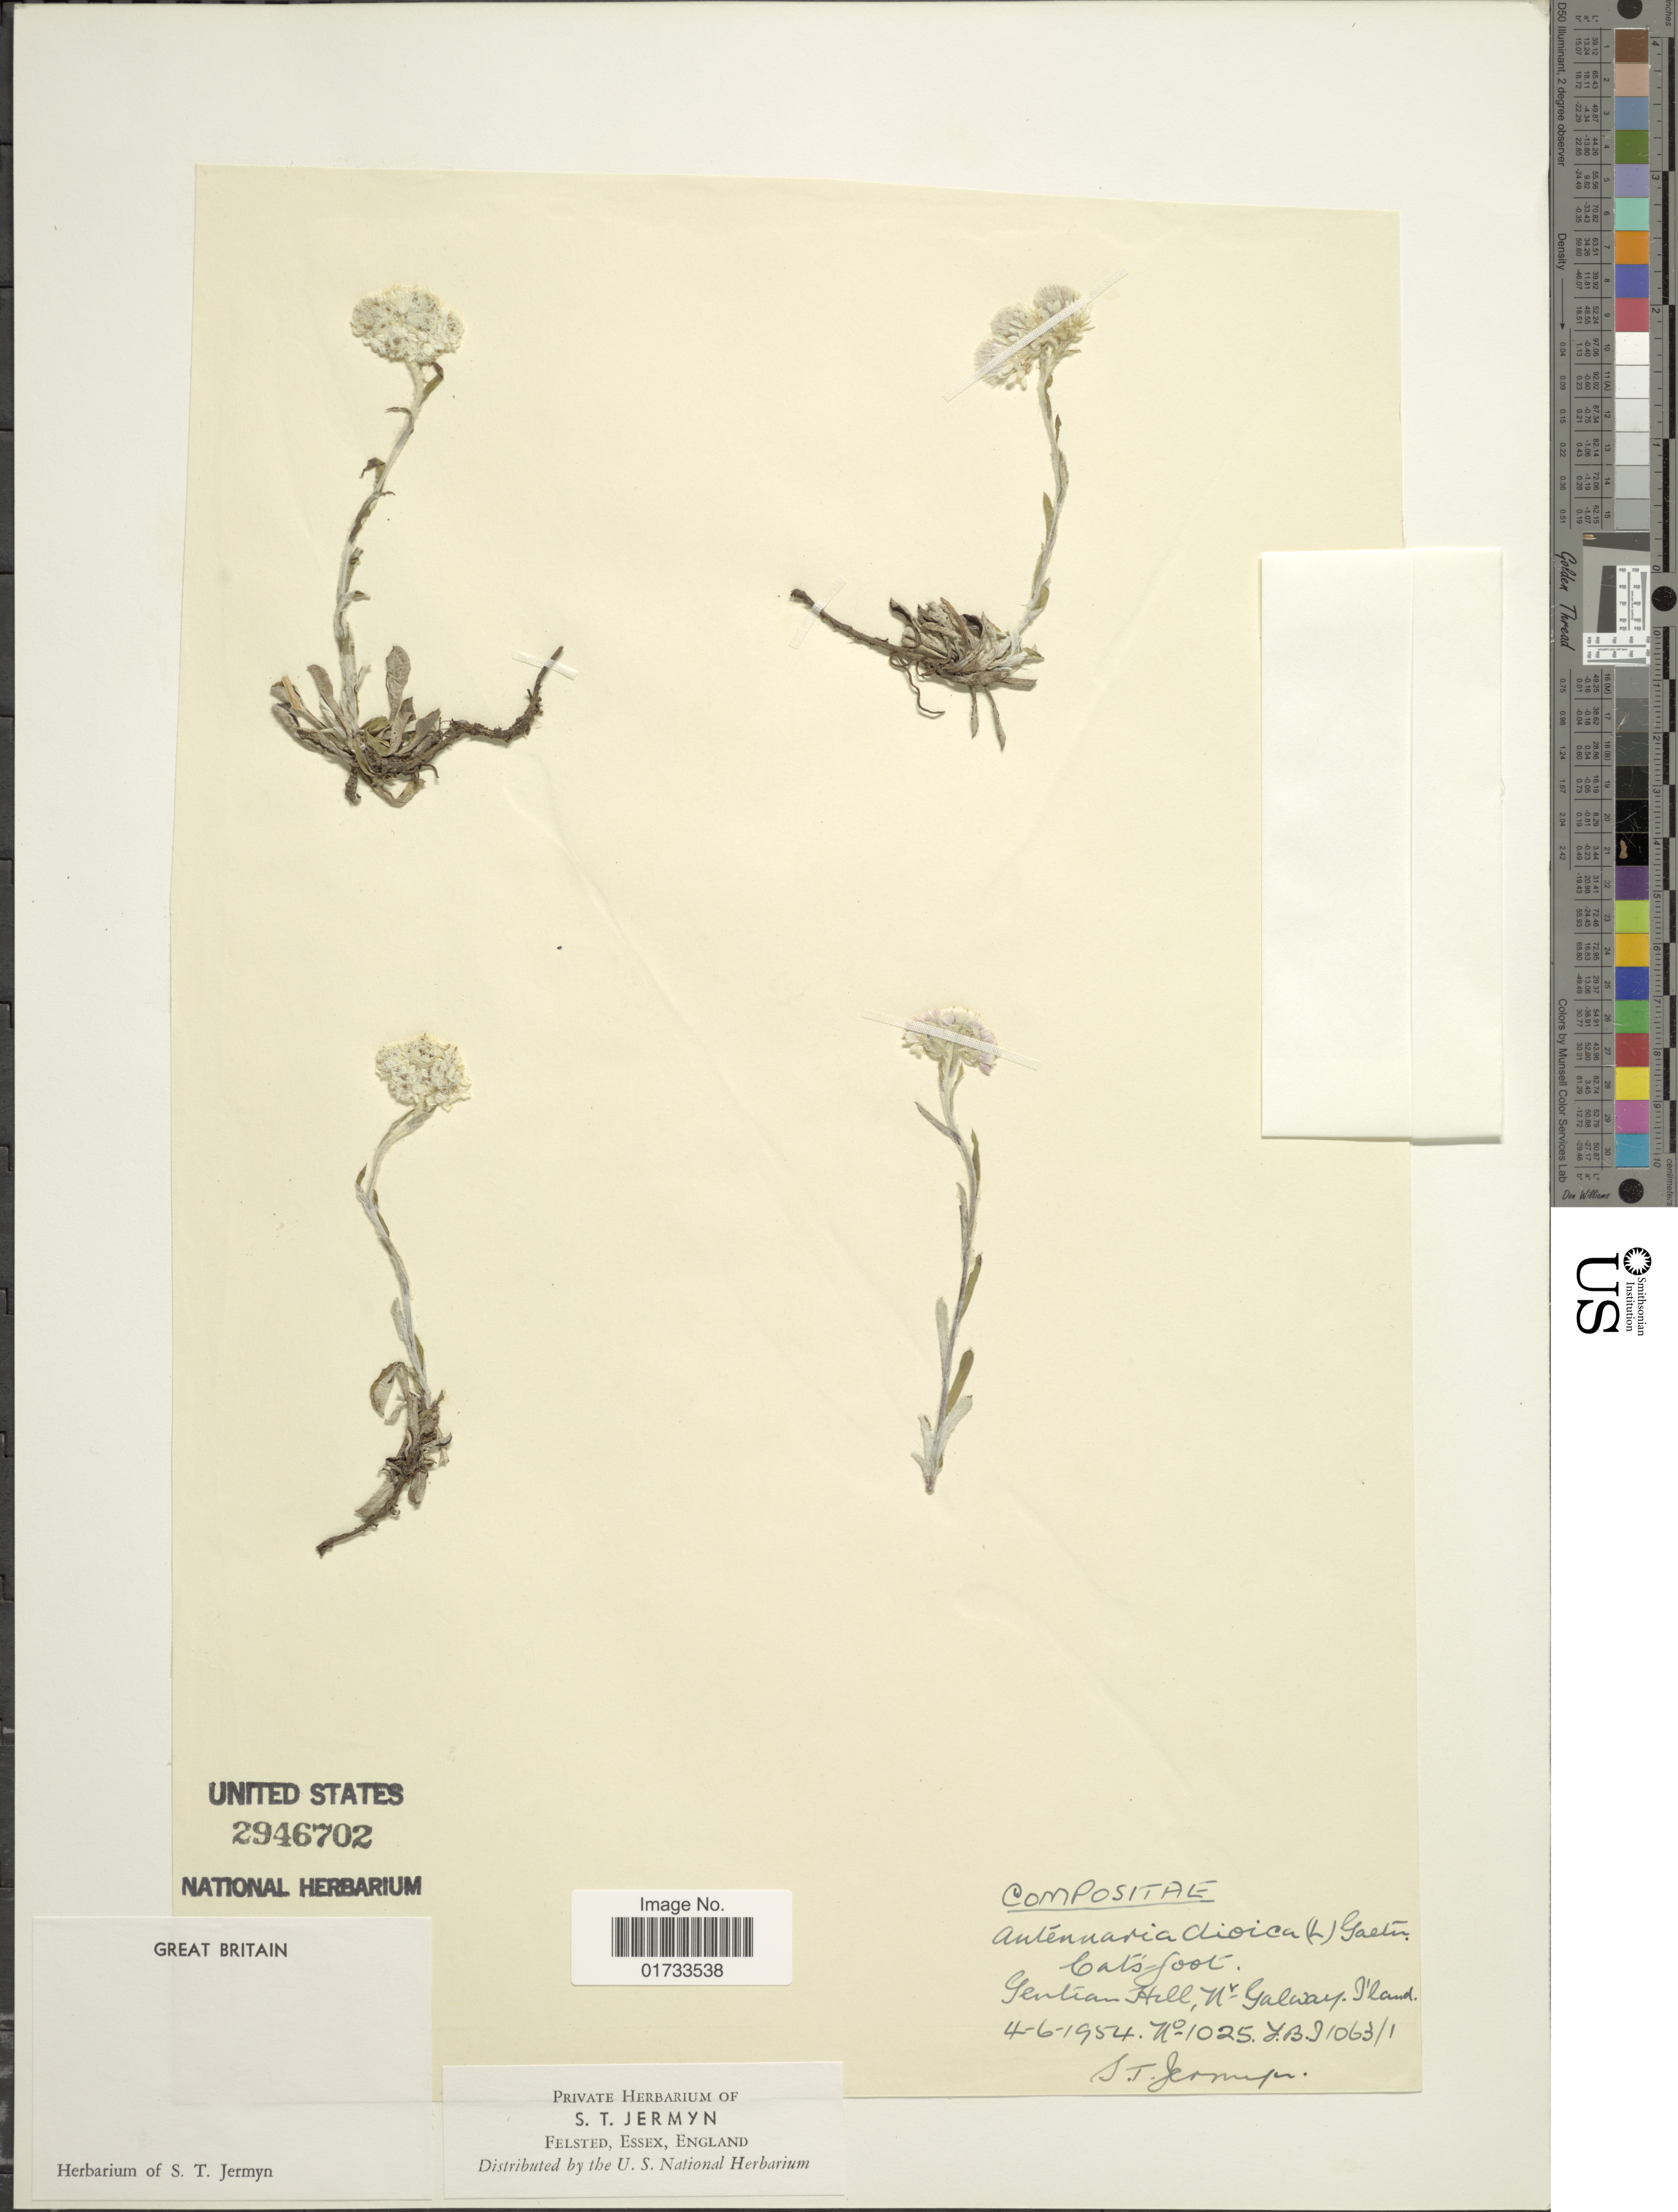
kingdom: Plantae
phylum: Tracheophyta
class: Magnoliopsida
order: Asterales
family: Asteraceae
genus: Antennaria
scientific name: Antennaria dioica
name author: (L.) Gaertn.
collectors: S. Jermyn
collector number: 1025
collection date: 1954-06-04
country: Ireland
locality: Gentian Hill, Nx. Galway, I'Land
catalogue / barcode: US 2946702